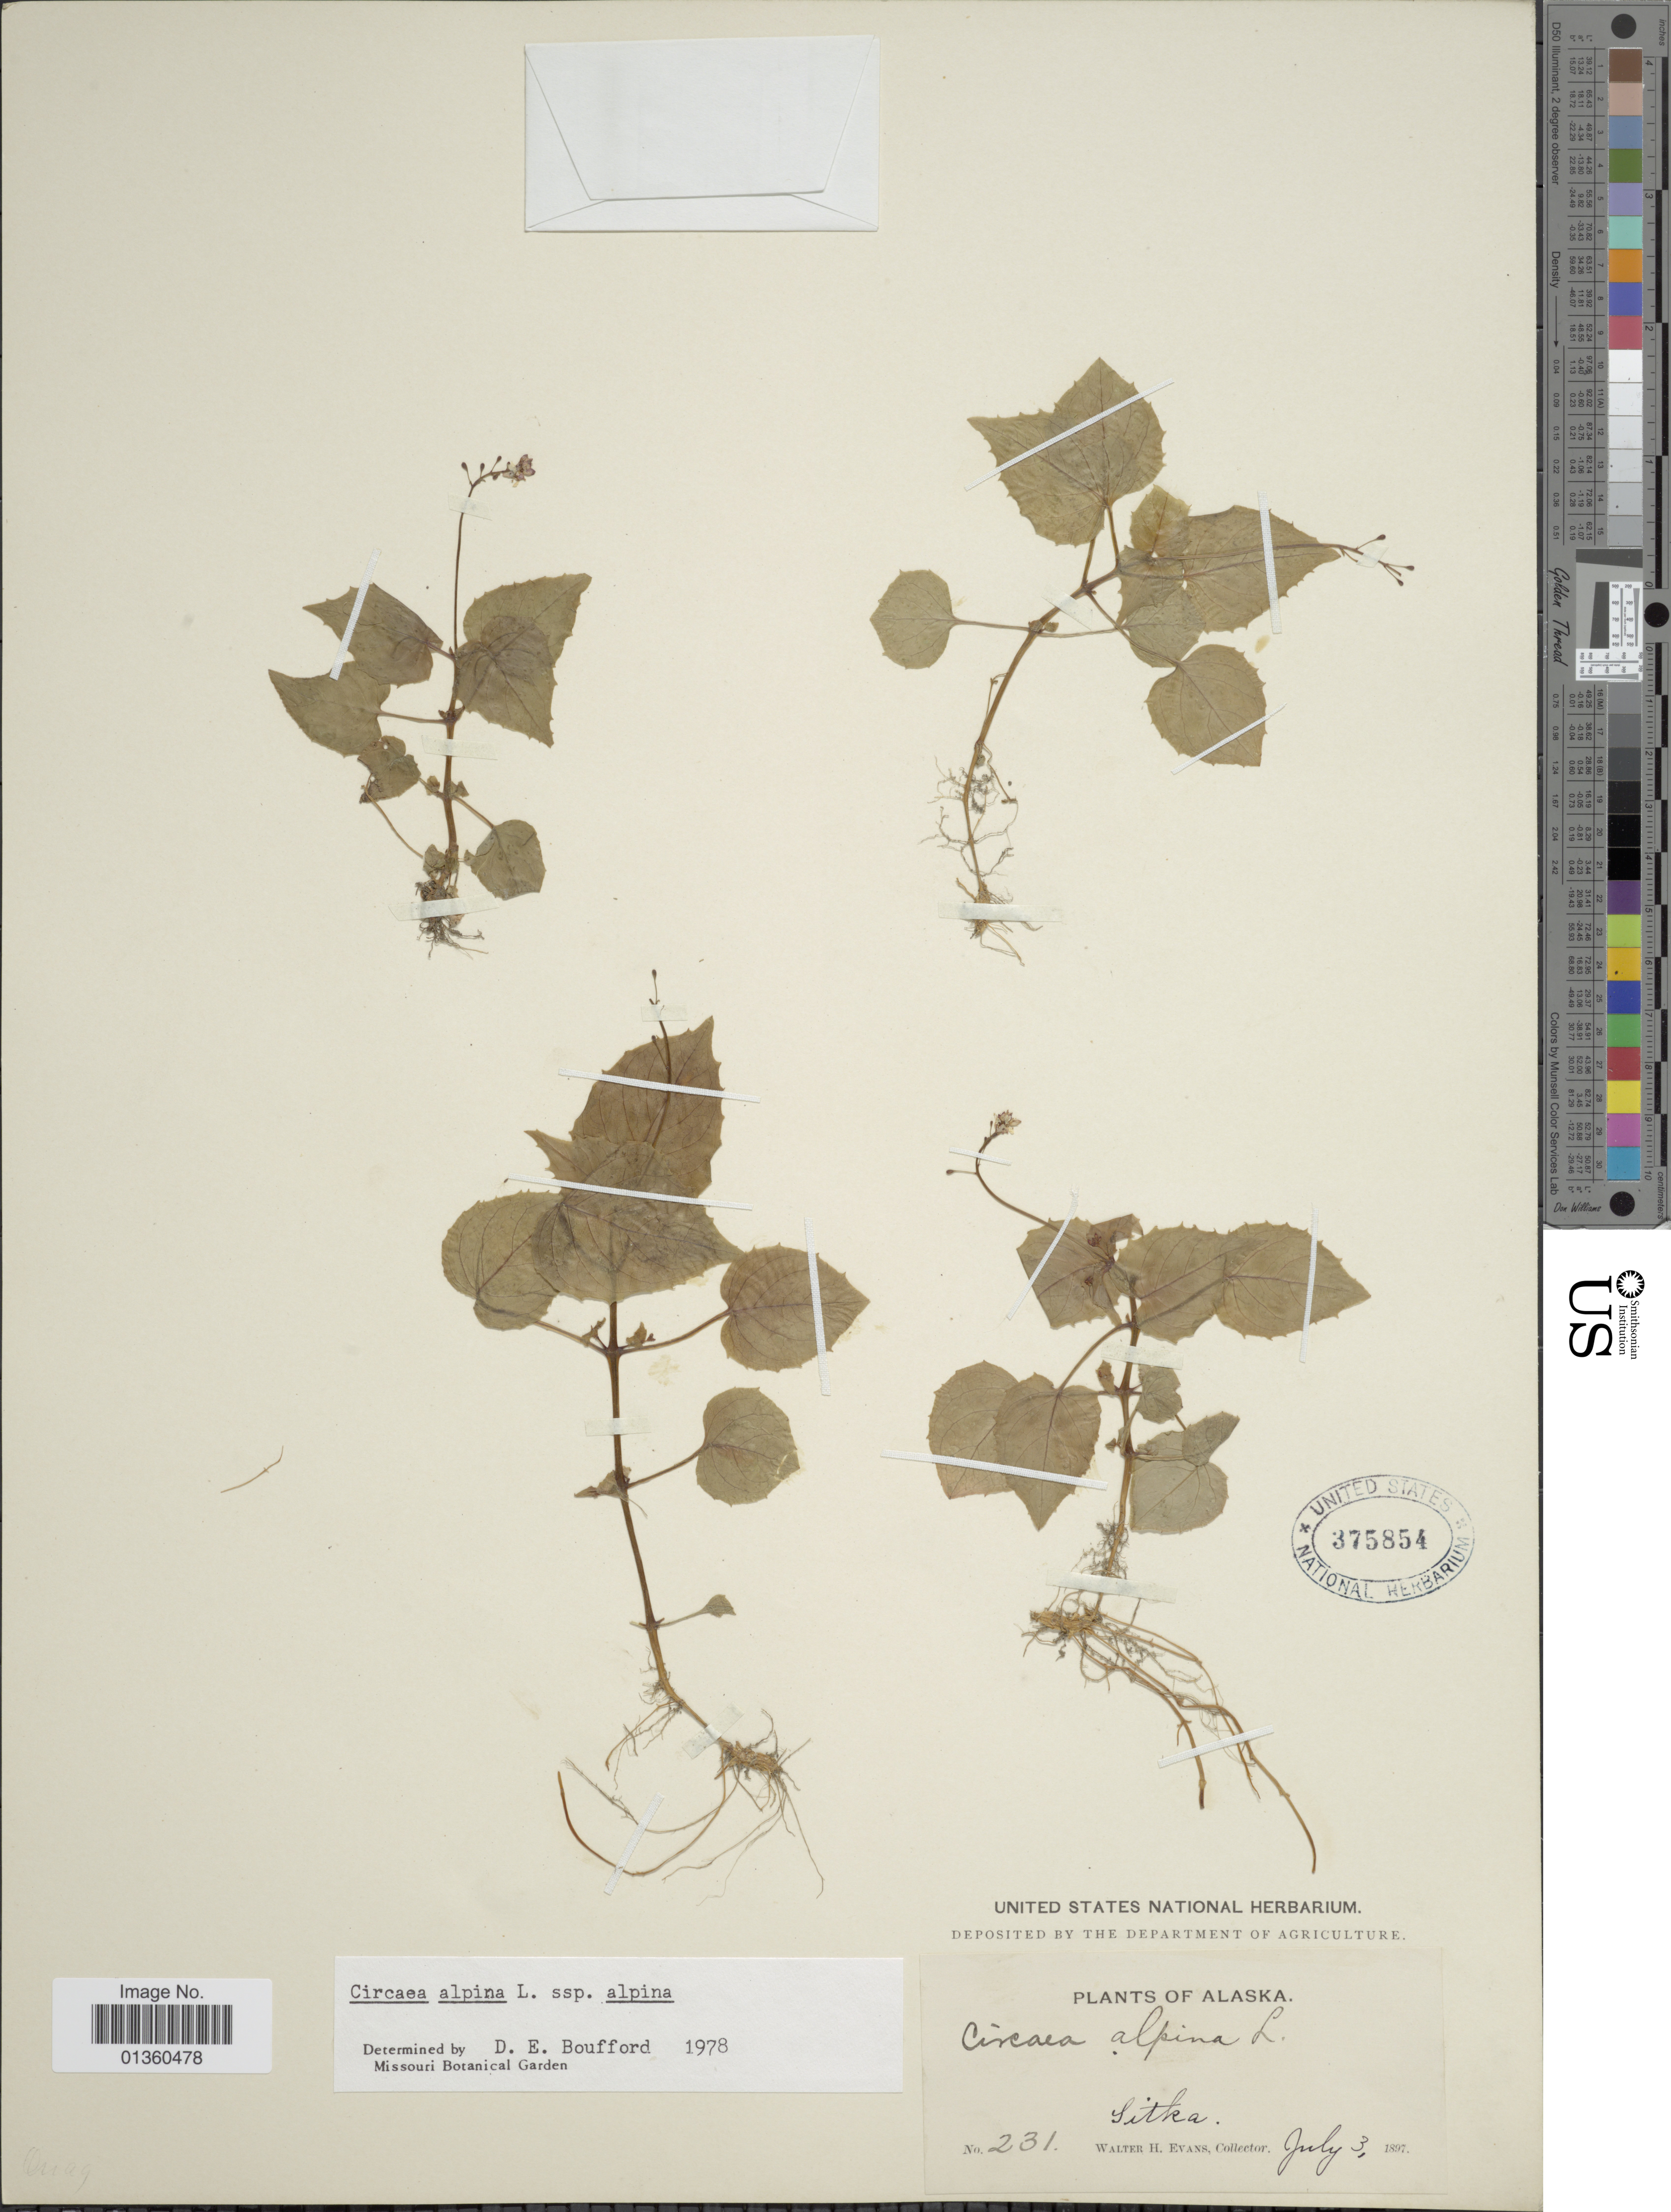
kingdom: Plantae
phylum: Tracheophyta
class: Magnoliopsida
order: Myrtales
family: Onagraceae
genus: Circaea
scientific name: Circaea alpina subsp. alpina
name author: L.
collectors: W. H. Evans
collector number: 231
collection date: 1897-07-03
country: United States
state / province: Alaska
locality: Sitka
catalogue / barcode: US 375854